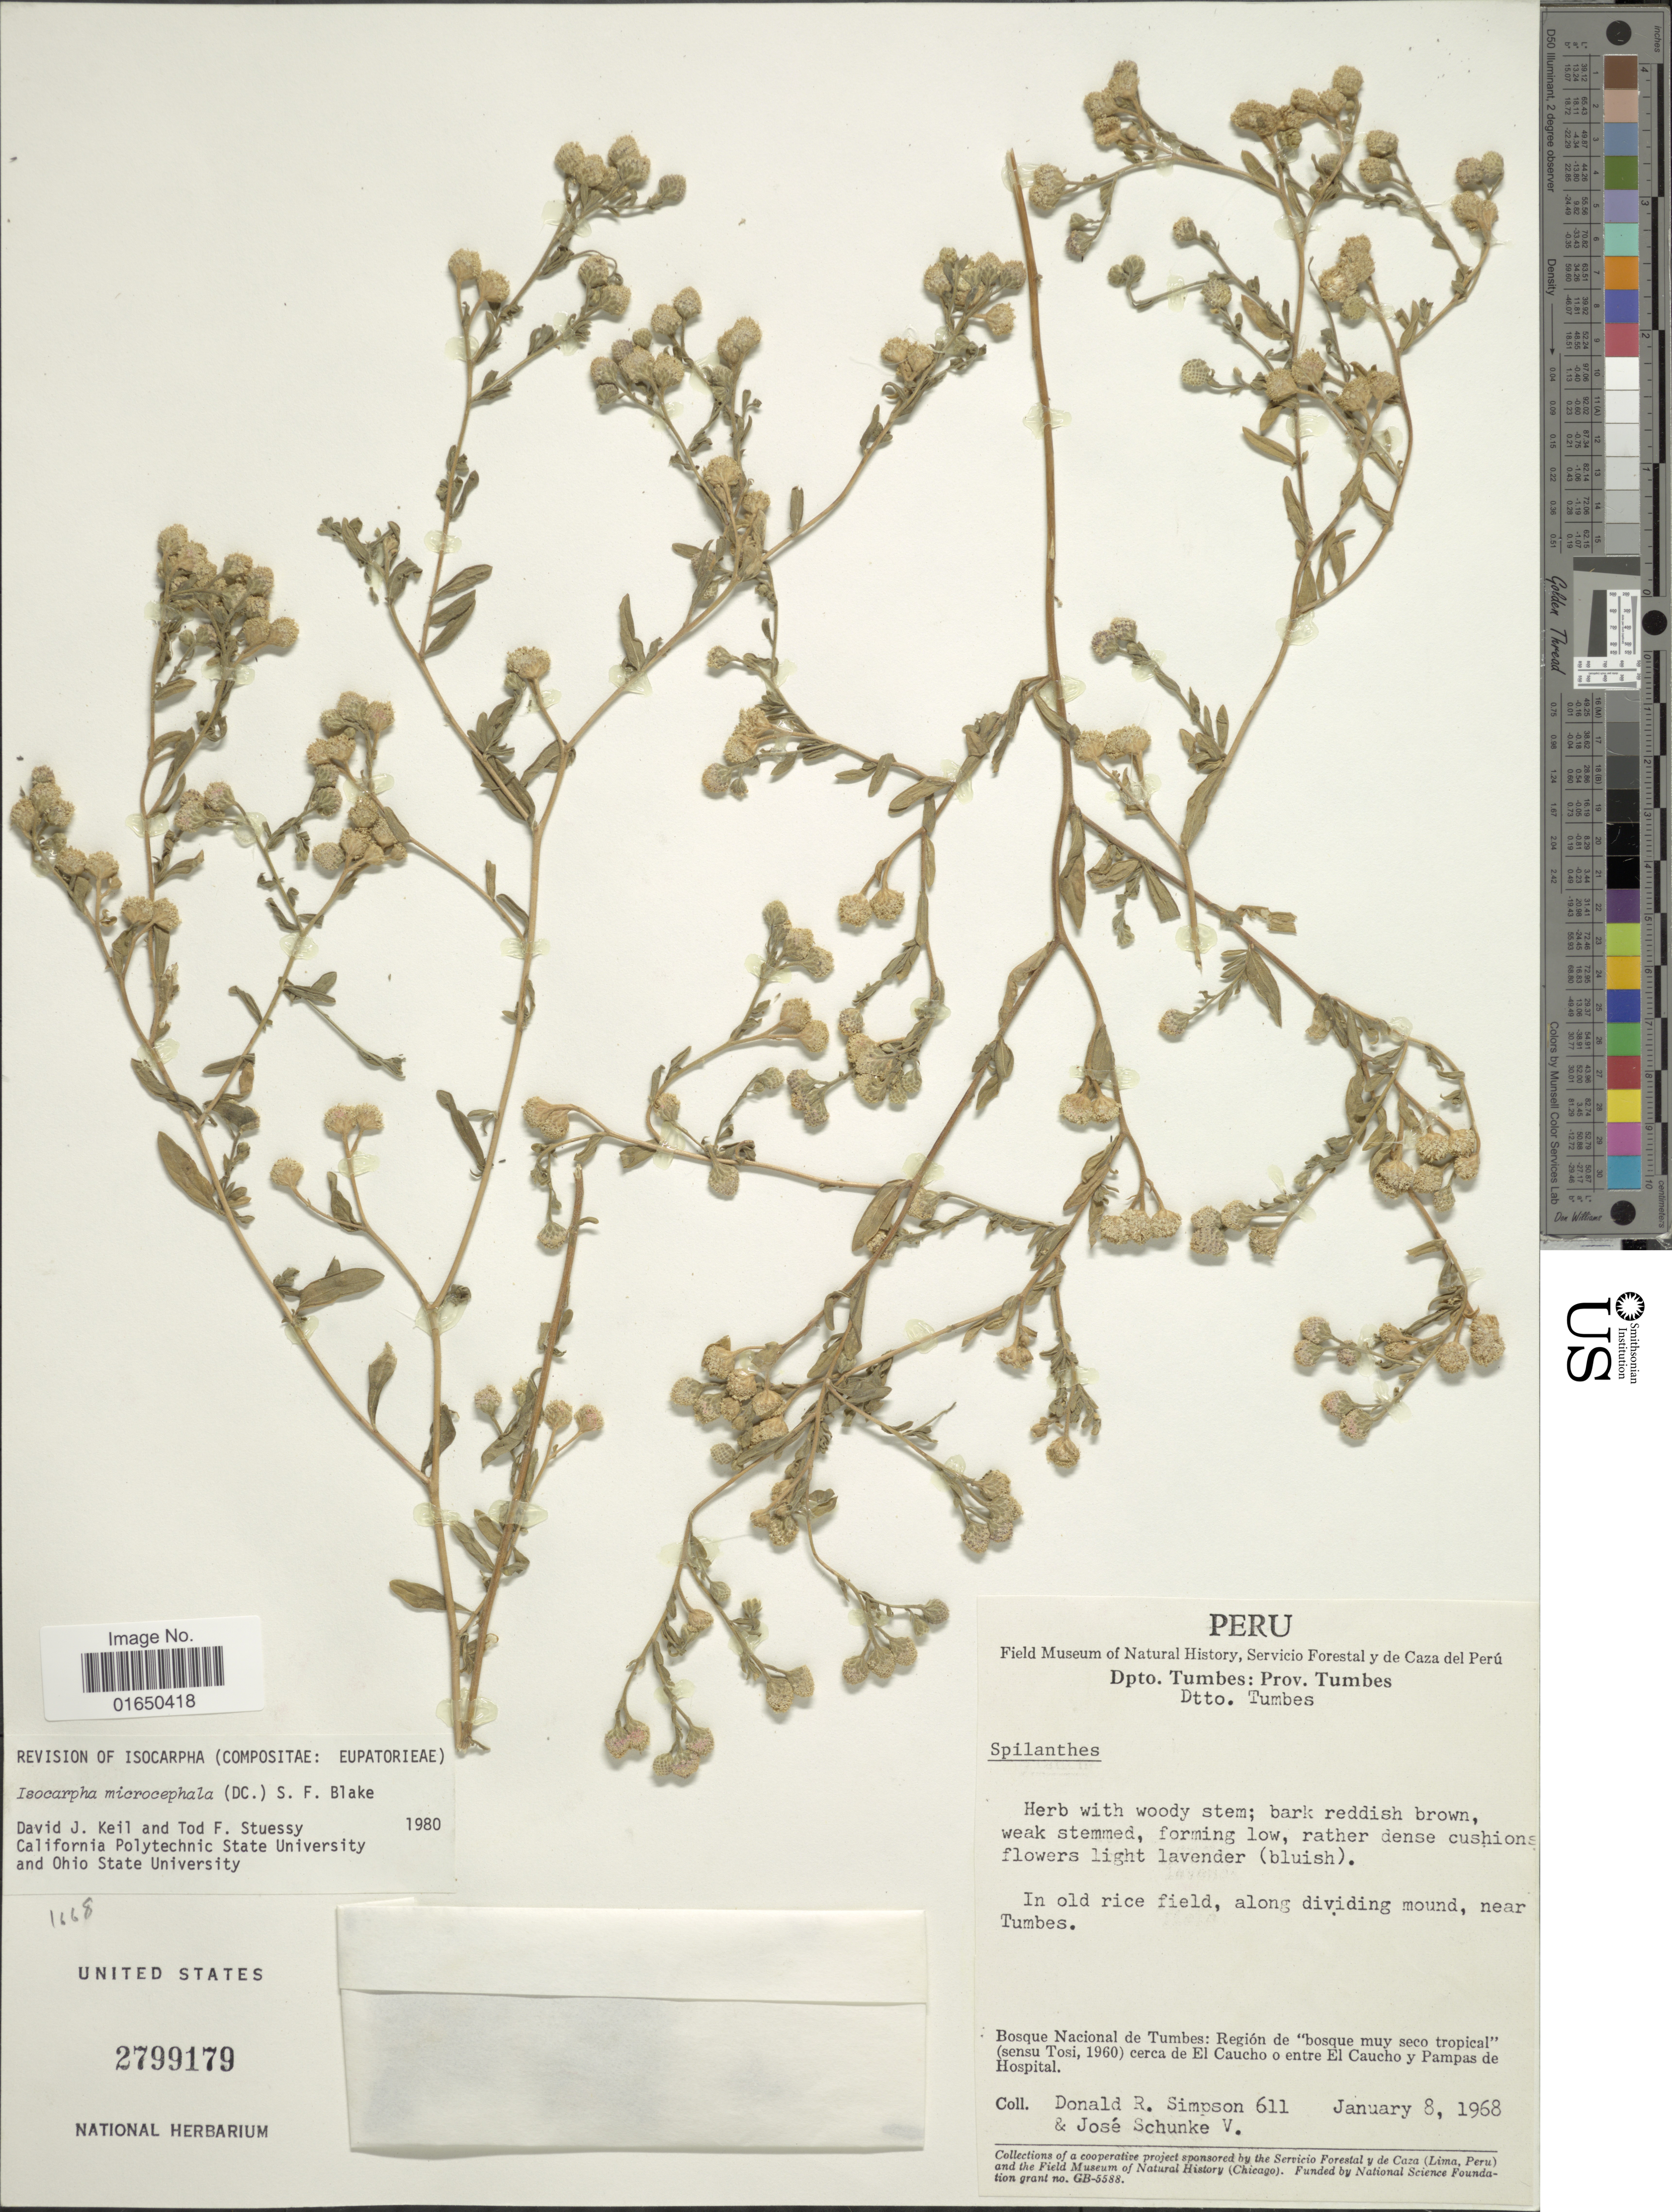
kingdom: Plantae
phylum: Tracheophyta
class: Magnoliopsida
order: Asterales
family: Asteraceae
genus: Isocarpha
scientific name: Isocarpha microcephala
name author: (DC.) S.F. Blake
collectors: D. R. Simpson & J. Schunke Vigo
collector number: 611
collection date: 1968-01-08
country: Peru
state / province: Tumbes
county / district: Tumbes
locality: Dpto. Tumbes, Bosque Nacional de Tumbes; Region de "bosque muy seco tropical" (sensu Tosi, 1960) cerca de El Caucho o entre El Caucho y Pampas de Hospital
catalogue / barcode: US 2799179